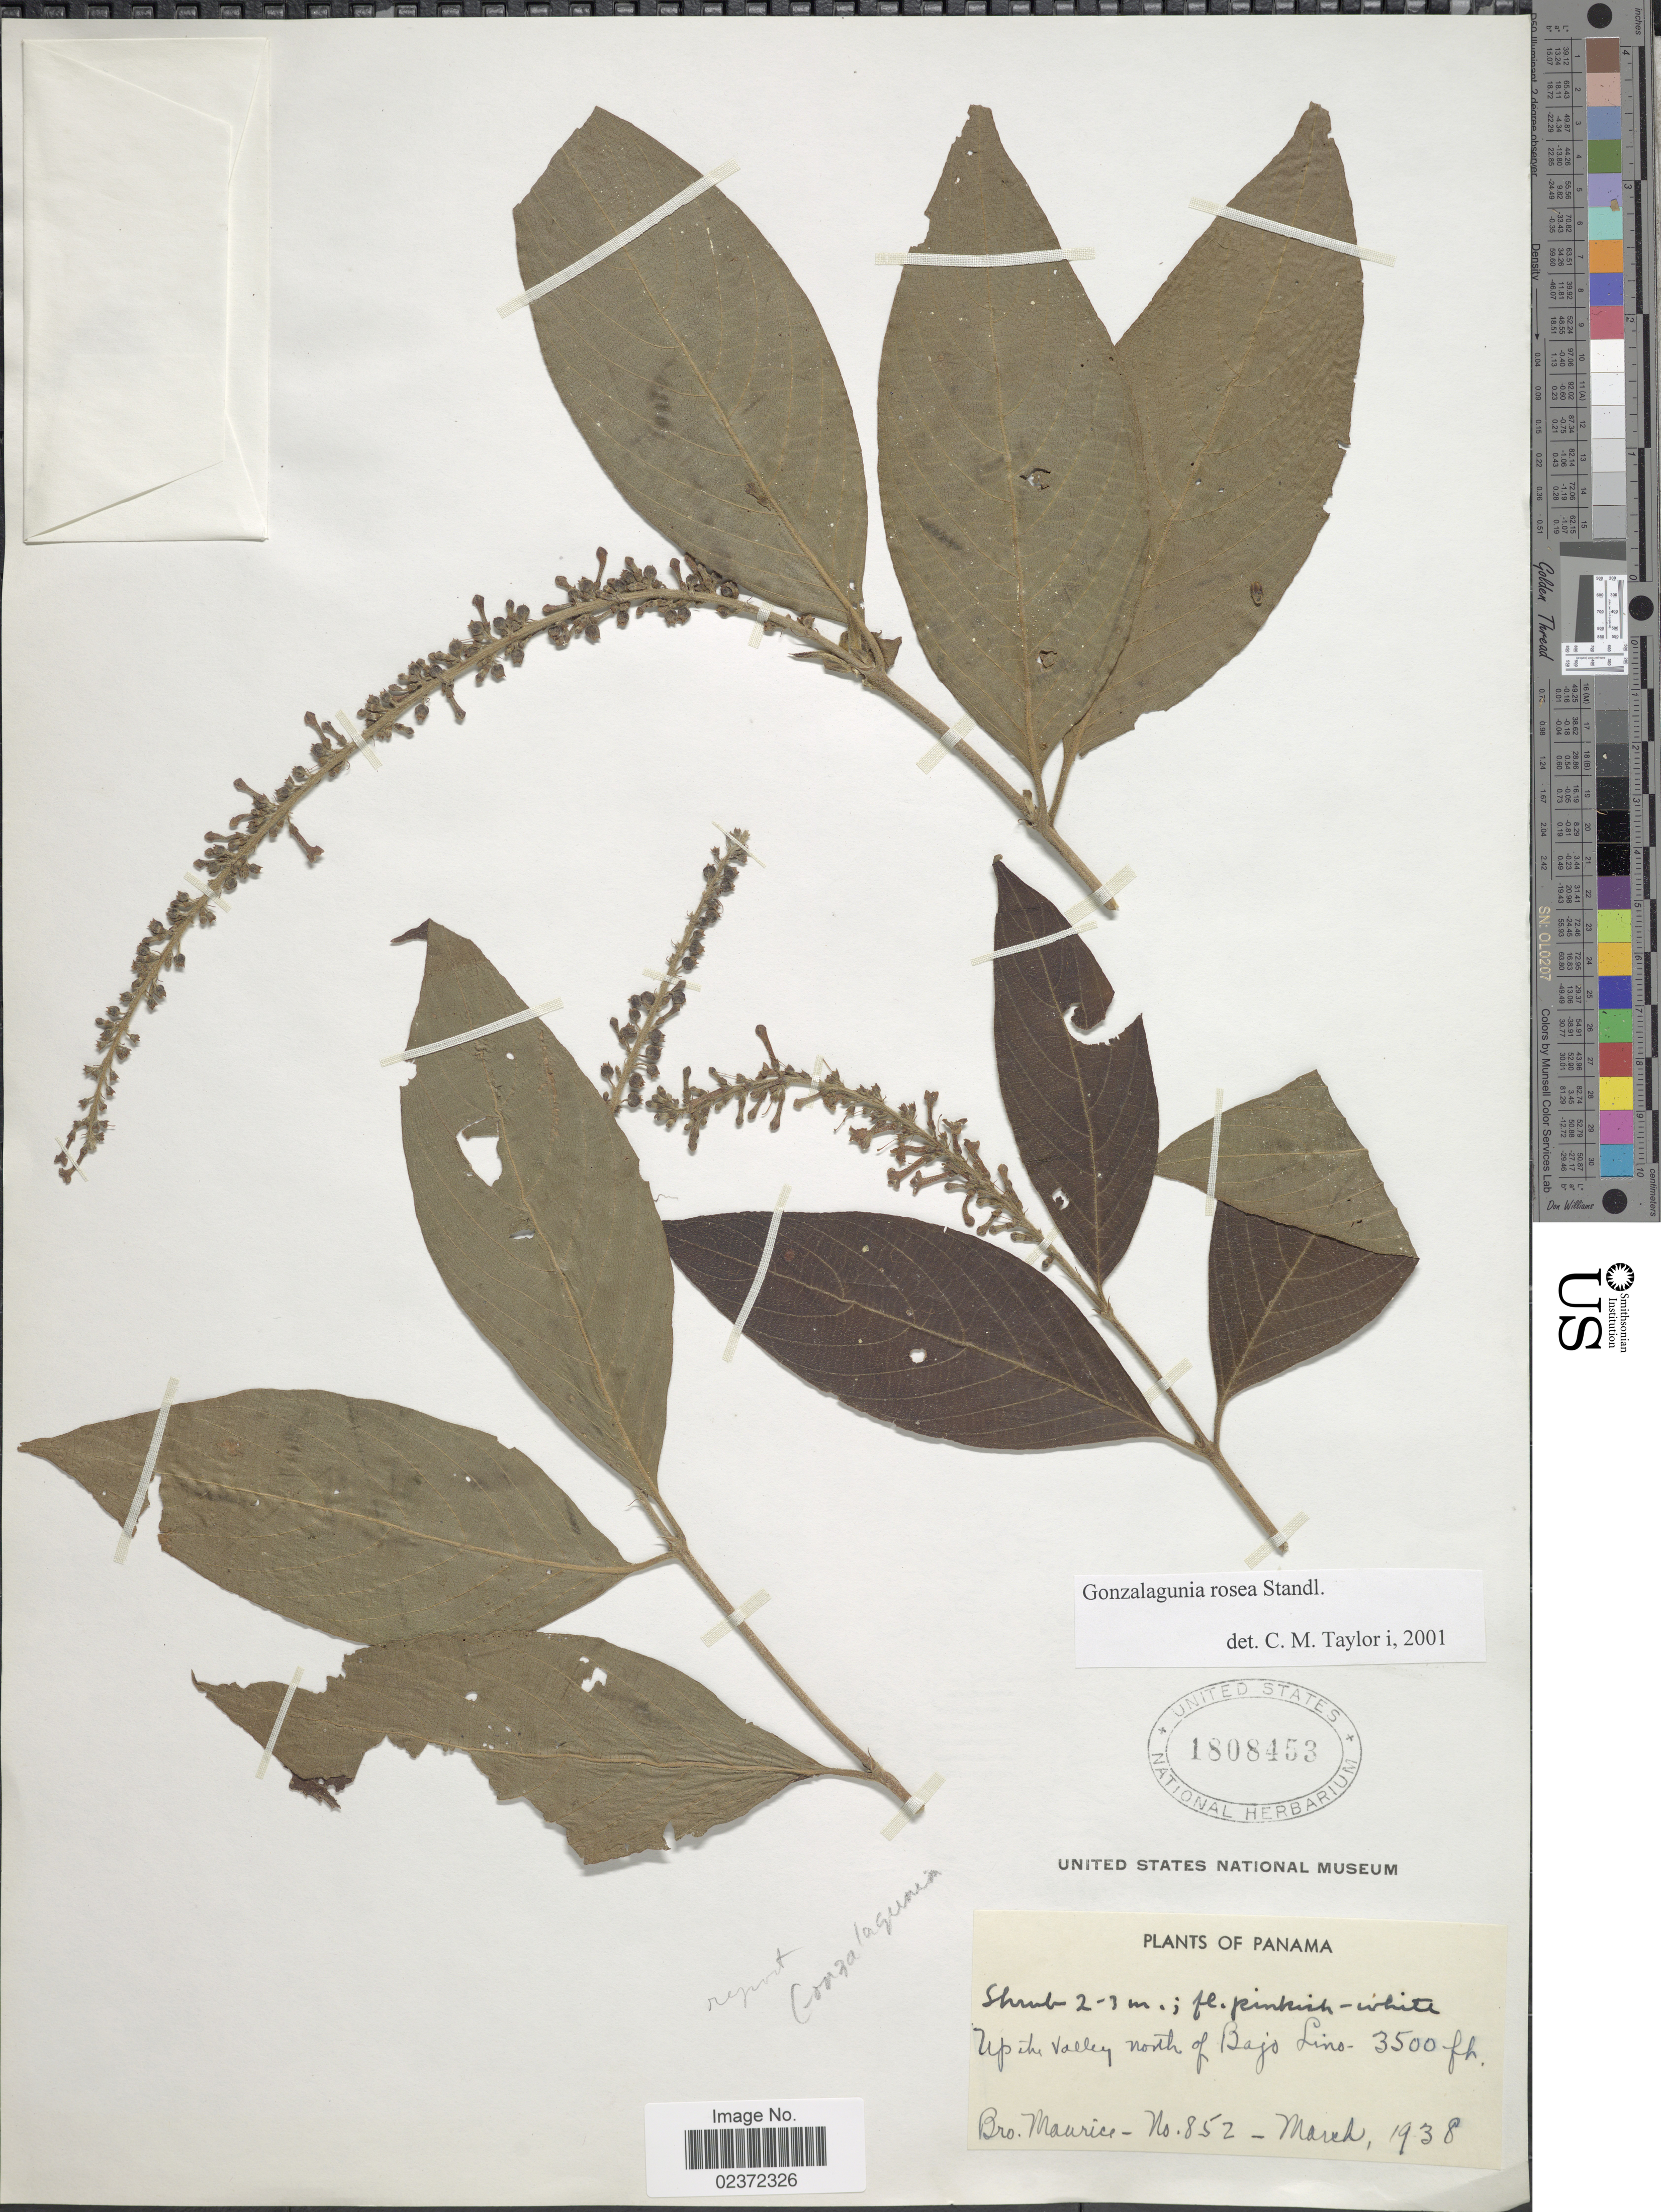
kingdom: Plantae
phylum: Tracheophyta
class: Magnoliopsida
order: Gentianales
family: Rubiaceae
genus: Gonzalagunia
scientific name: Gonzalagunia rosea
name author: Standl.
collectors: B. Maurice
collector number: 852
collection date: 1938-03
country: Panama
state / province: Chiriqui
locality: Up in the valley north of Bajo Lino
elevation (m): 1067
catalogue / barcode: US 1808453